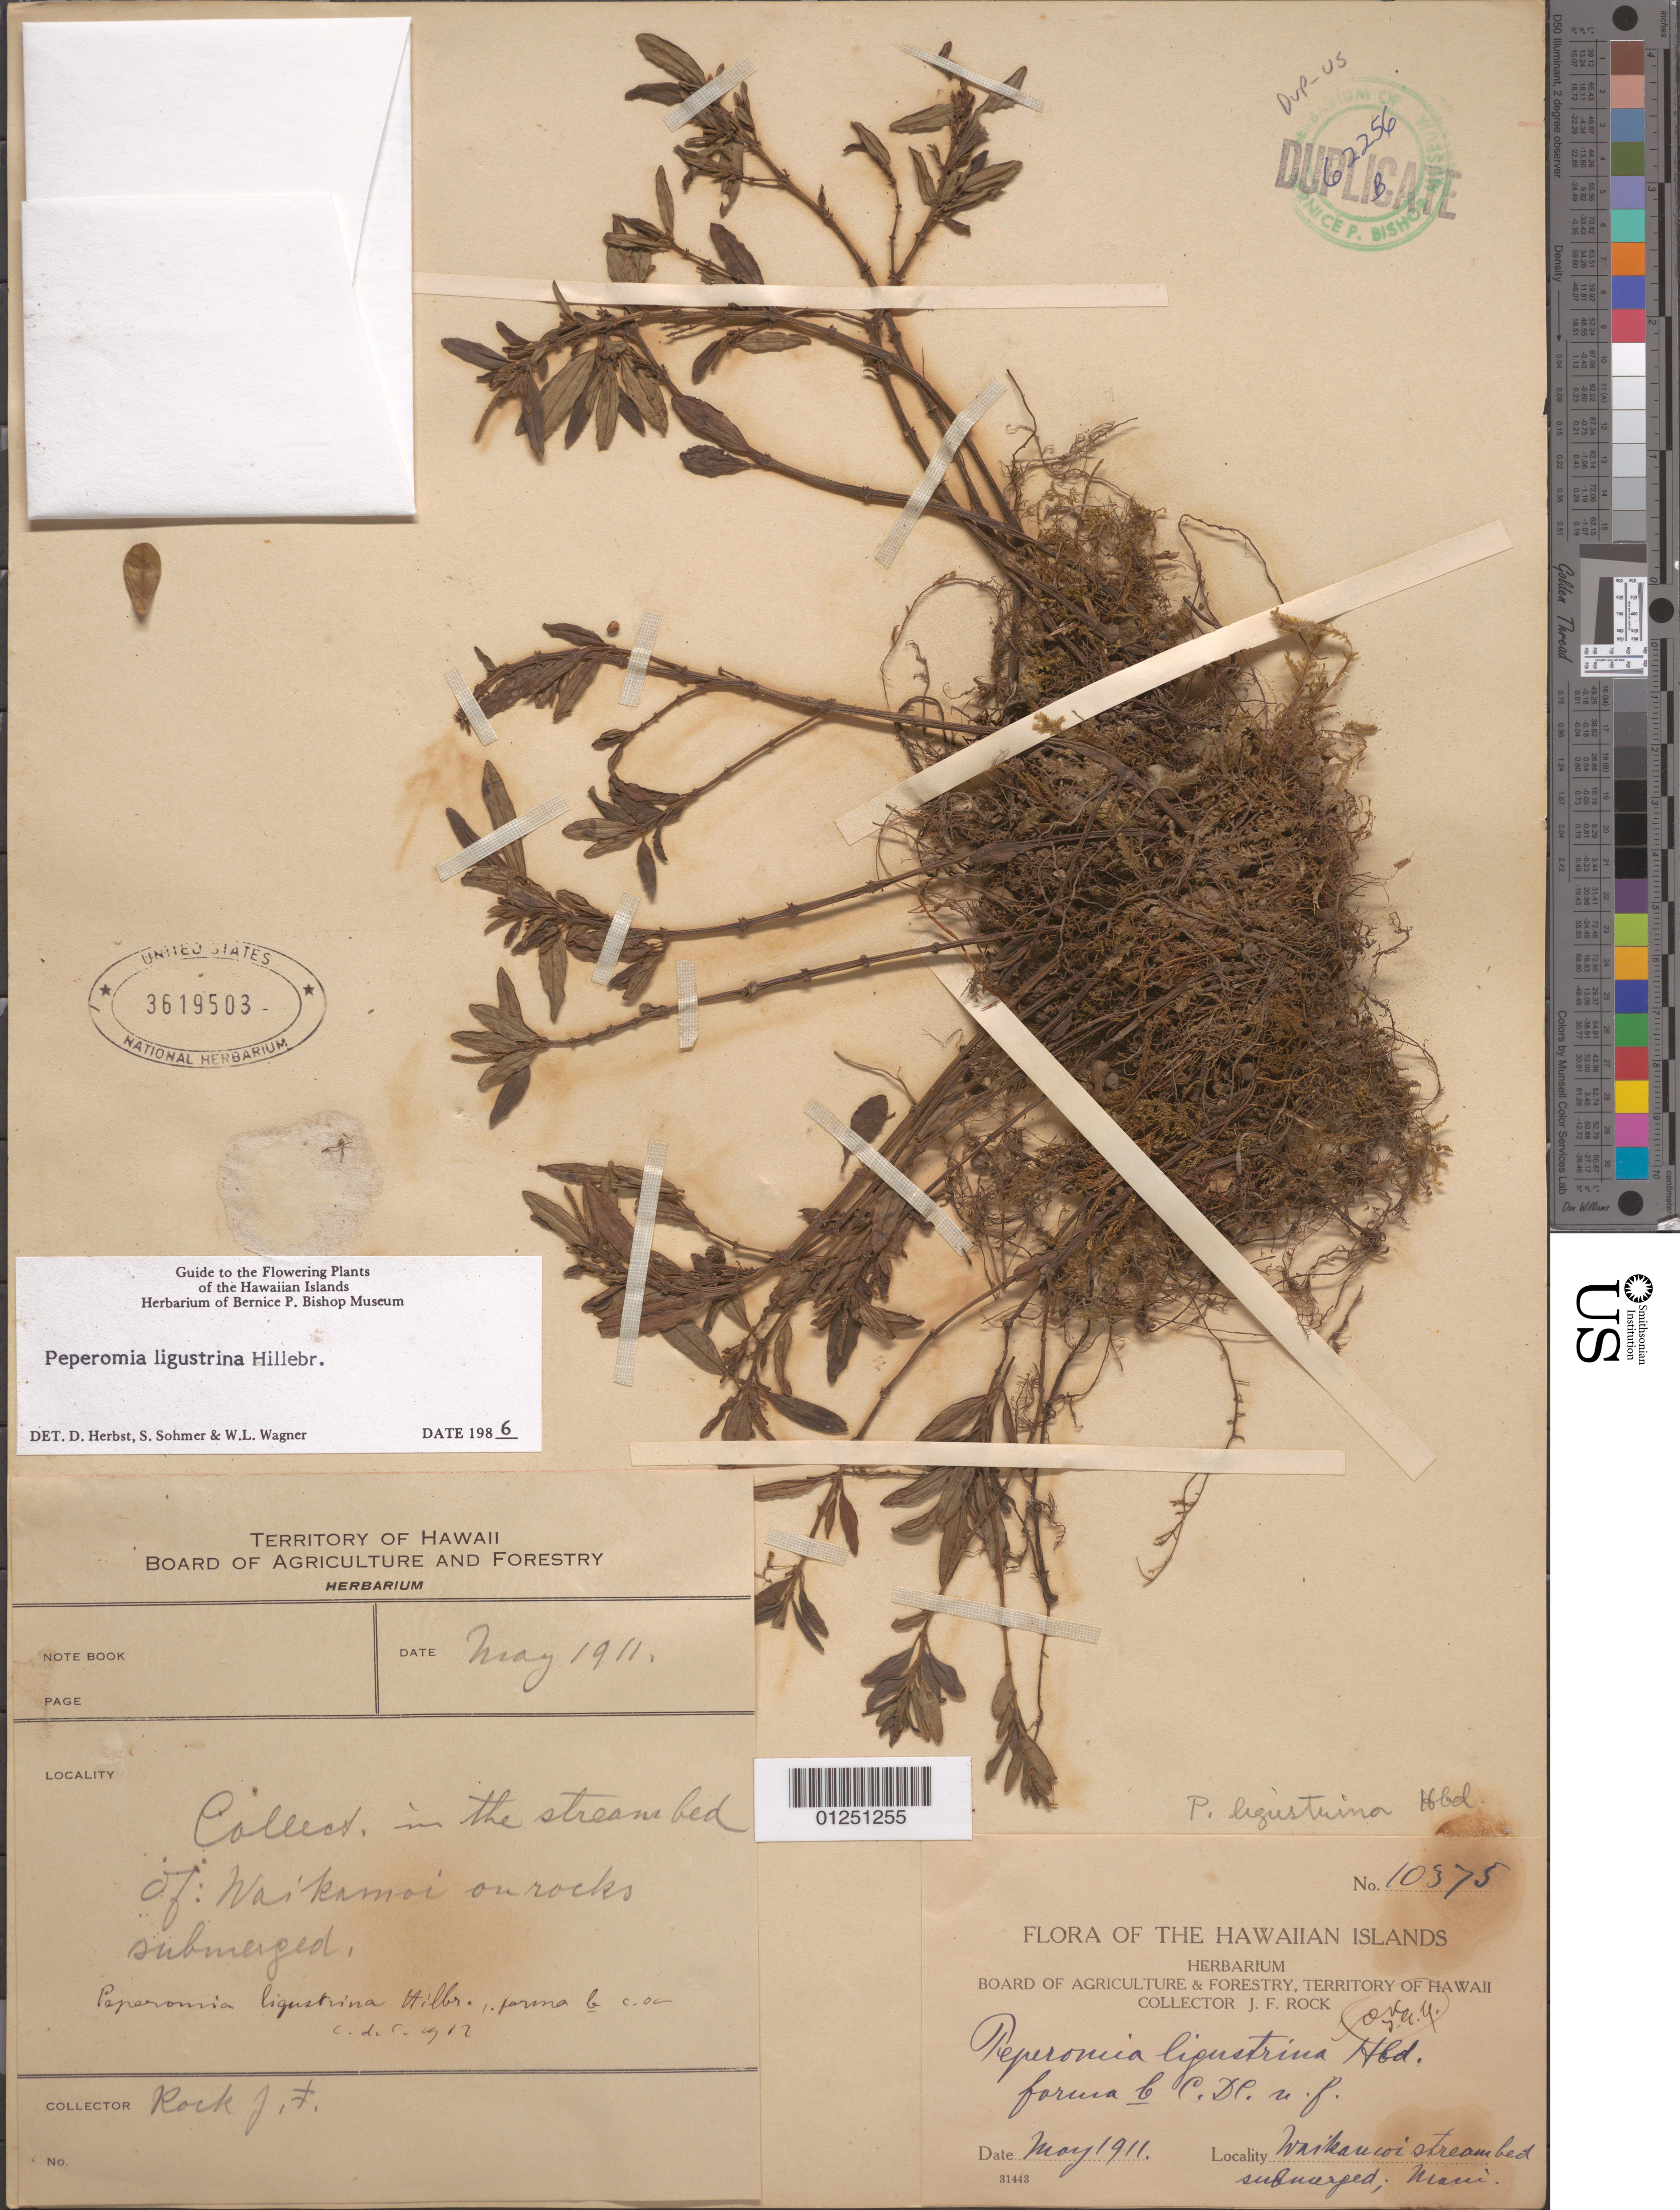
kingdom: Plantae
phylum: Tracheophyta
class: Magnoliopsida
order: Piperales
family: Piperaceae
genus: Peperomia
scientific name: Peperomia ligustrina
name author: Hillebr.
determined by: Wagner, W. L.; Herbst, D. R.; Sohmer, S. H.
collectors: J. F. Rock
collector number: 10375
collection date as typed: May 1911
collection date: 1911-05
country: United States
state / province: Hawaii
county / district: Maui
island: Maui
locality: Waikamoi streambed, submerged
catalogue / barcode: US 3619503